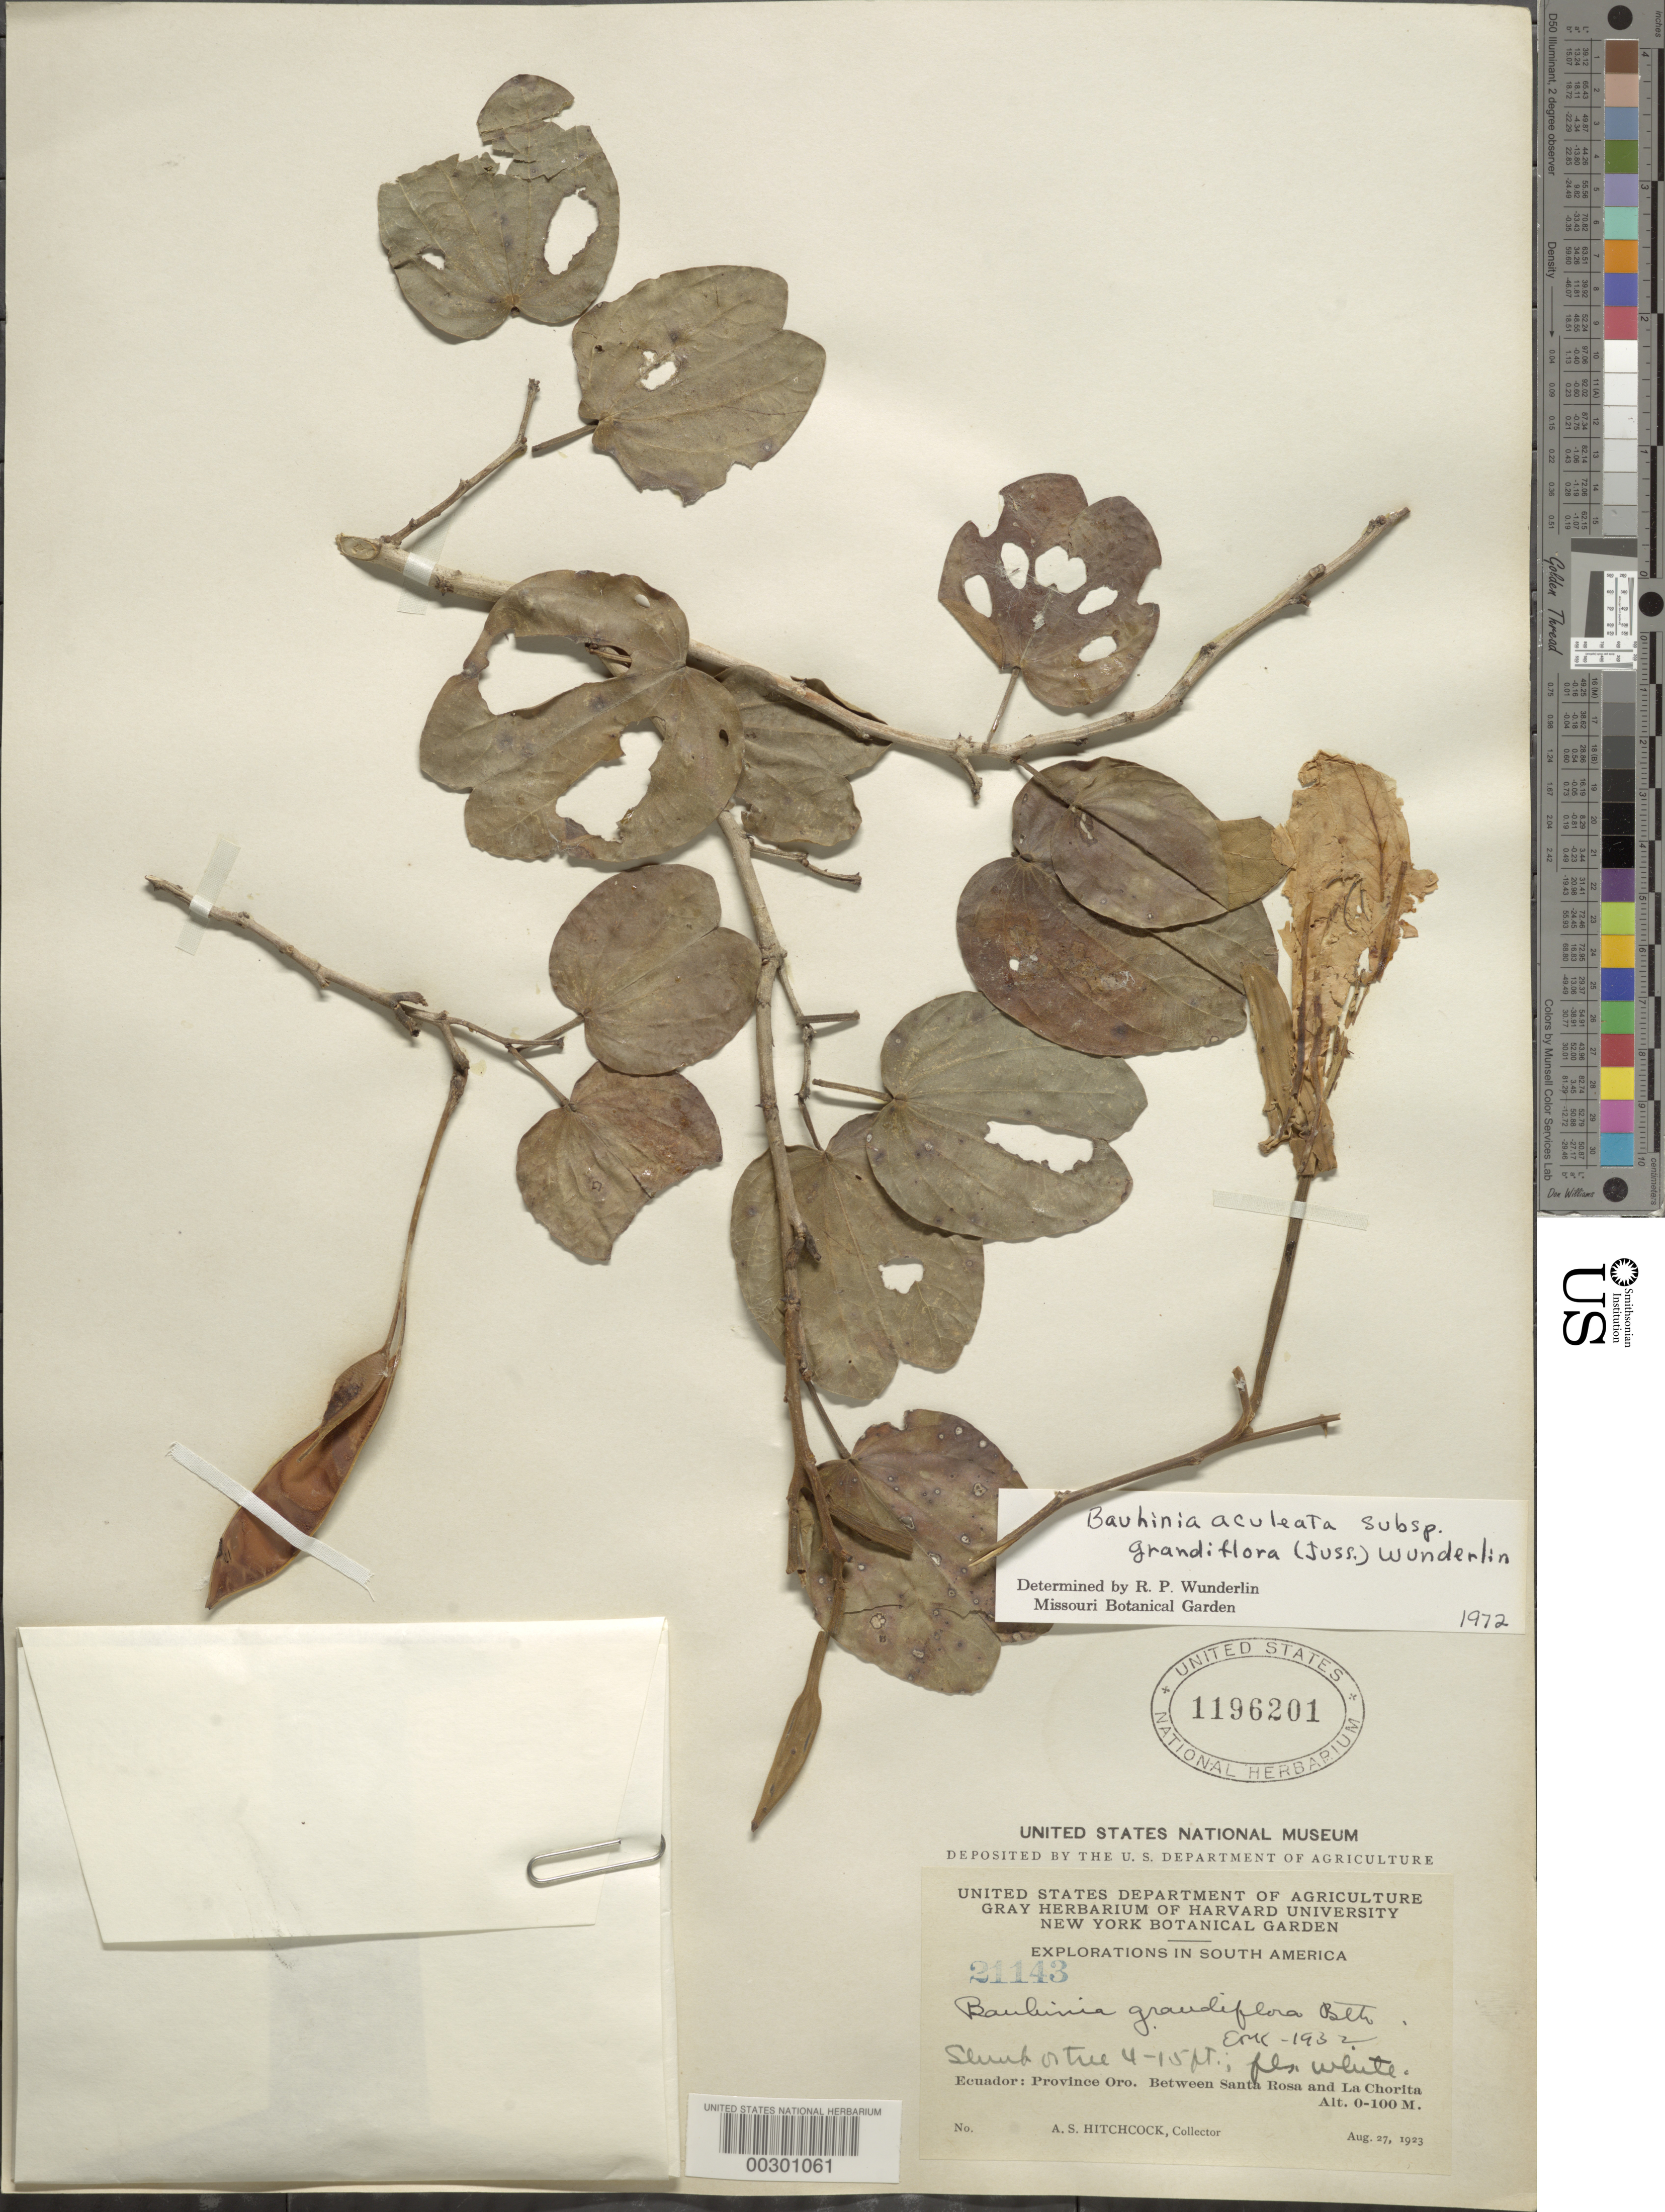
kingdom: Plantae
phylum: Tracheophyta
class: Magnoliopsida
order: Fabales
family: Fabaceae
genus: Bauhinia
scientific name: Bauhinia aculeata subsp. grandiflora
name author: (Juss.) Wunderlin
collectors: A. S. Hitchcock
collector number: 21143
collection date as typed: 27 Aug 1923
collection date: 1923-08-27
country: Ecuador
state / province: El Oro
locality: Between Santa Rosa and La Chorita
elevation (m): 0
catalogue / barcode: US 1196201